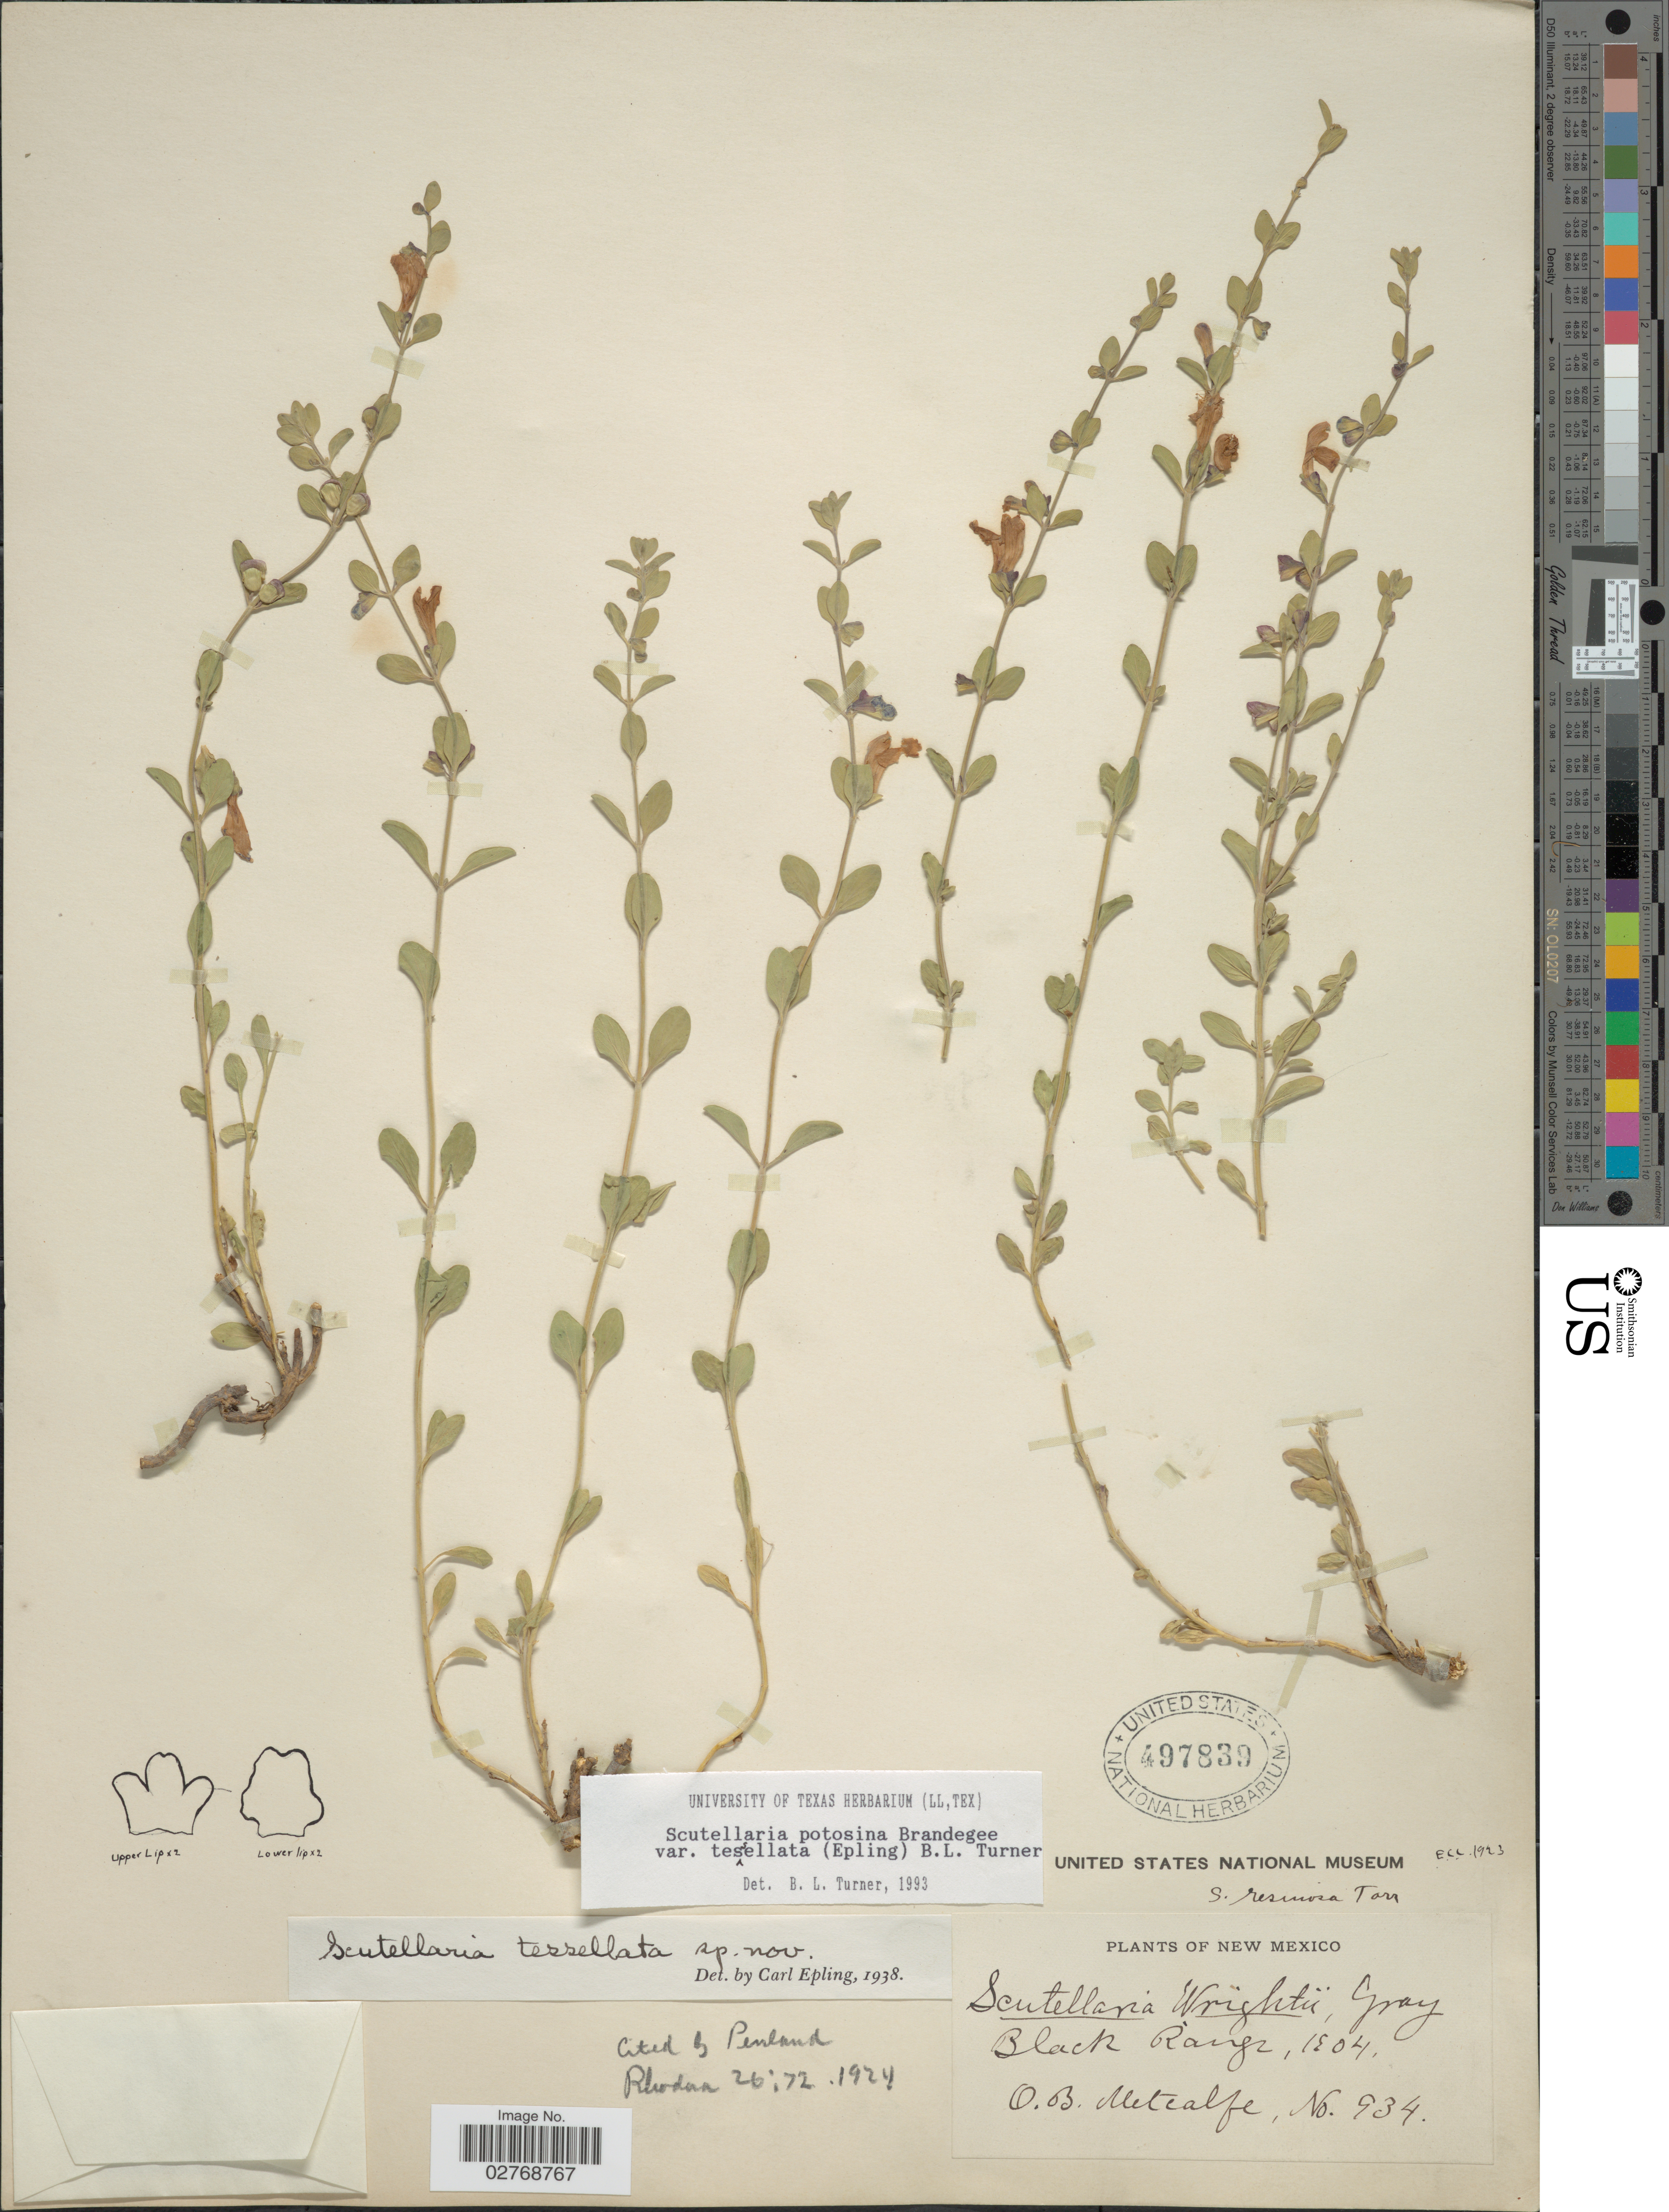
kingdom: Plantae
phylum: Tracheophyta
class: Magnoliopsida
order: Lamiales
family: Lamiaceae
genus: Scutellaria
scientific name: Scutellaria potosina var. tessellata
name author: Brandegee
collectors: O. B. Metcalfe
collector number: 934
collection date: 1904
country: United States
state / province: New Mexico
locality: Black Range.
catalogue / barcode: US 497839